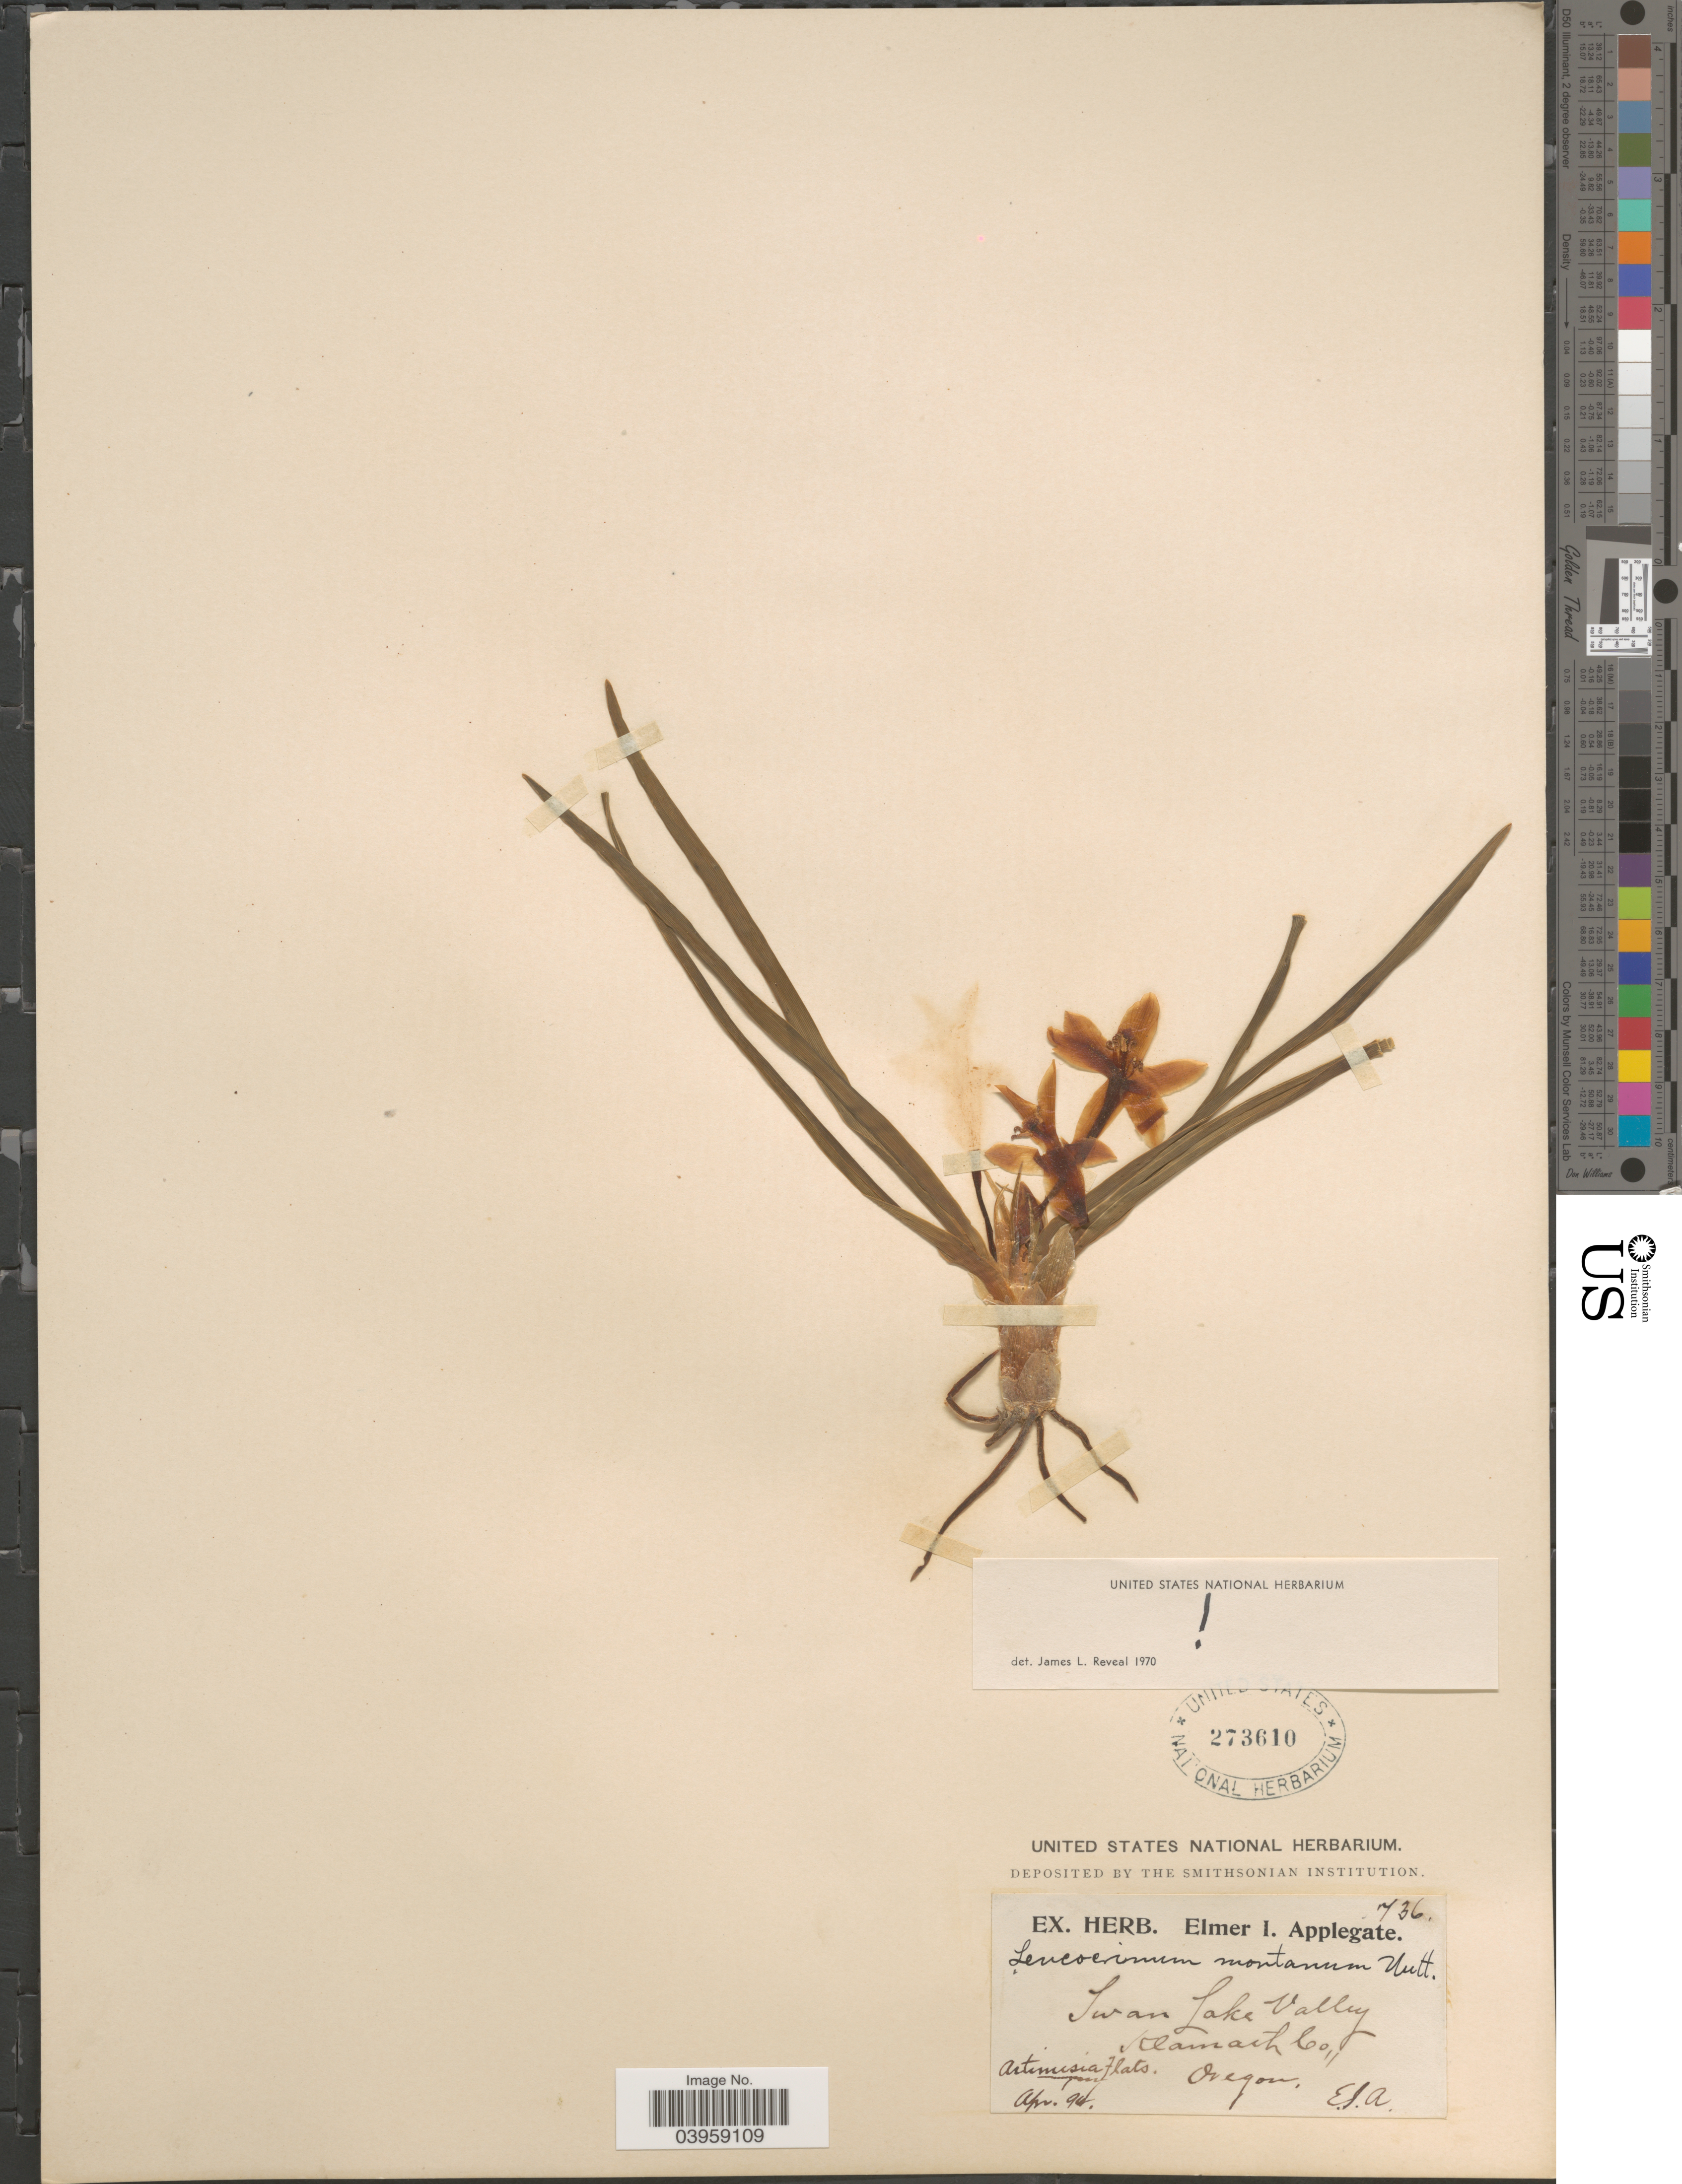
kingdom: Plantae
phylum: Tracheophyta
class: Liliopsida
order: Asparagales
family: Asparagaceae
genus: Leucocrinum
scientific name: Leucocrinum montanum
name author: Nutt.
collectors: E. I. Applegate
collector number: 736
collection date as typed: Transcribed d/m/y: /4/96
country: United States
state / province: Oregon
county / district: Klamath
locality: Swan Lake Valley. Klamath Co.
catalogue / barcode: US 273610